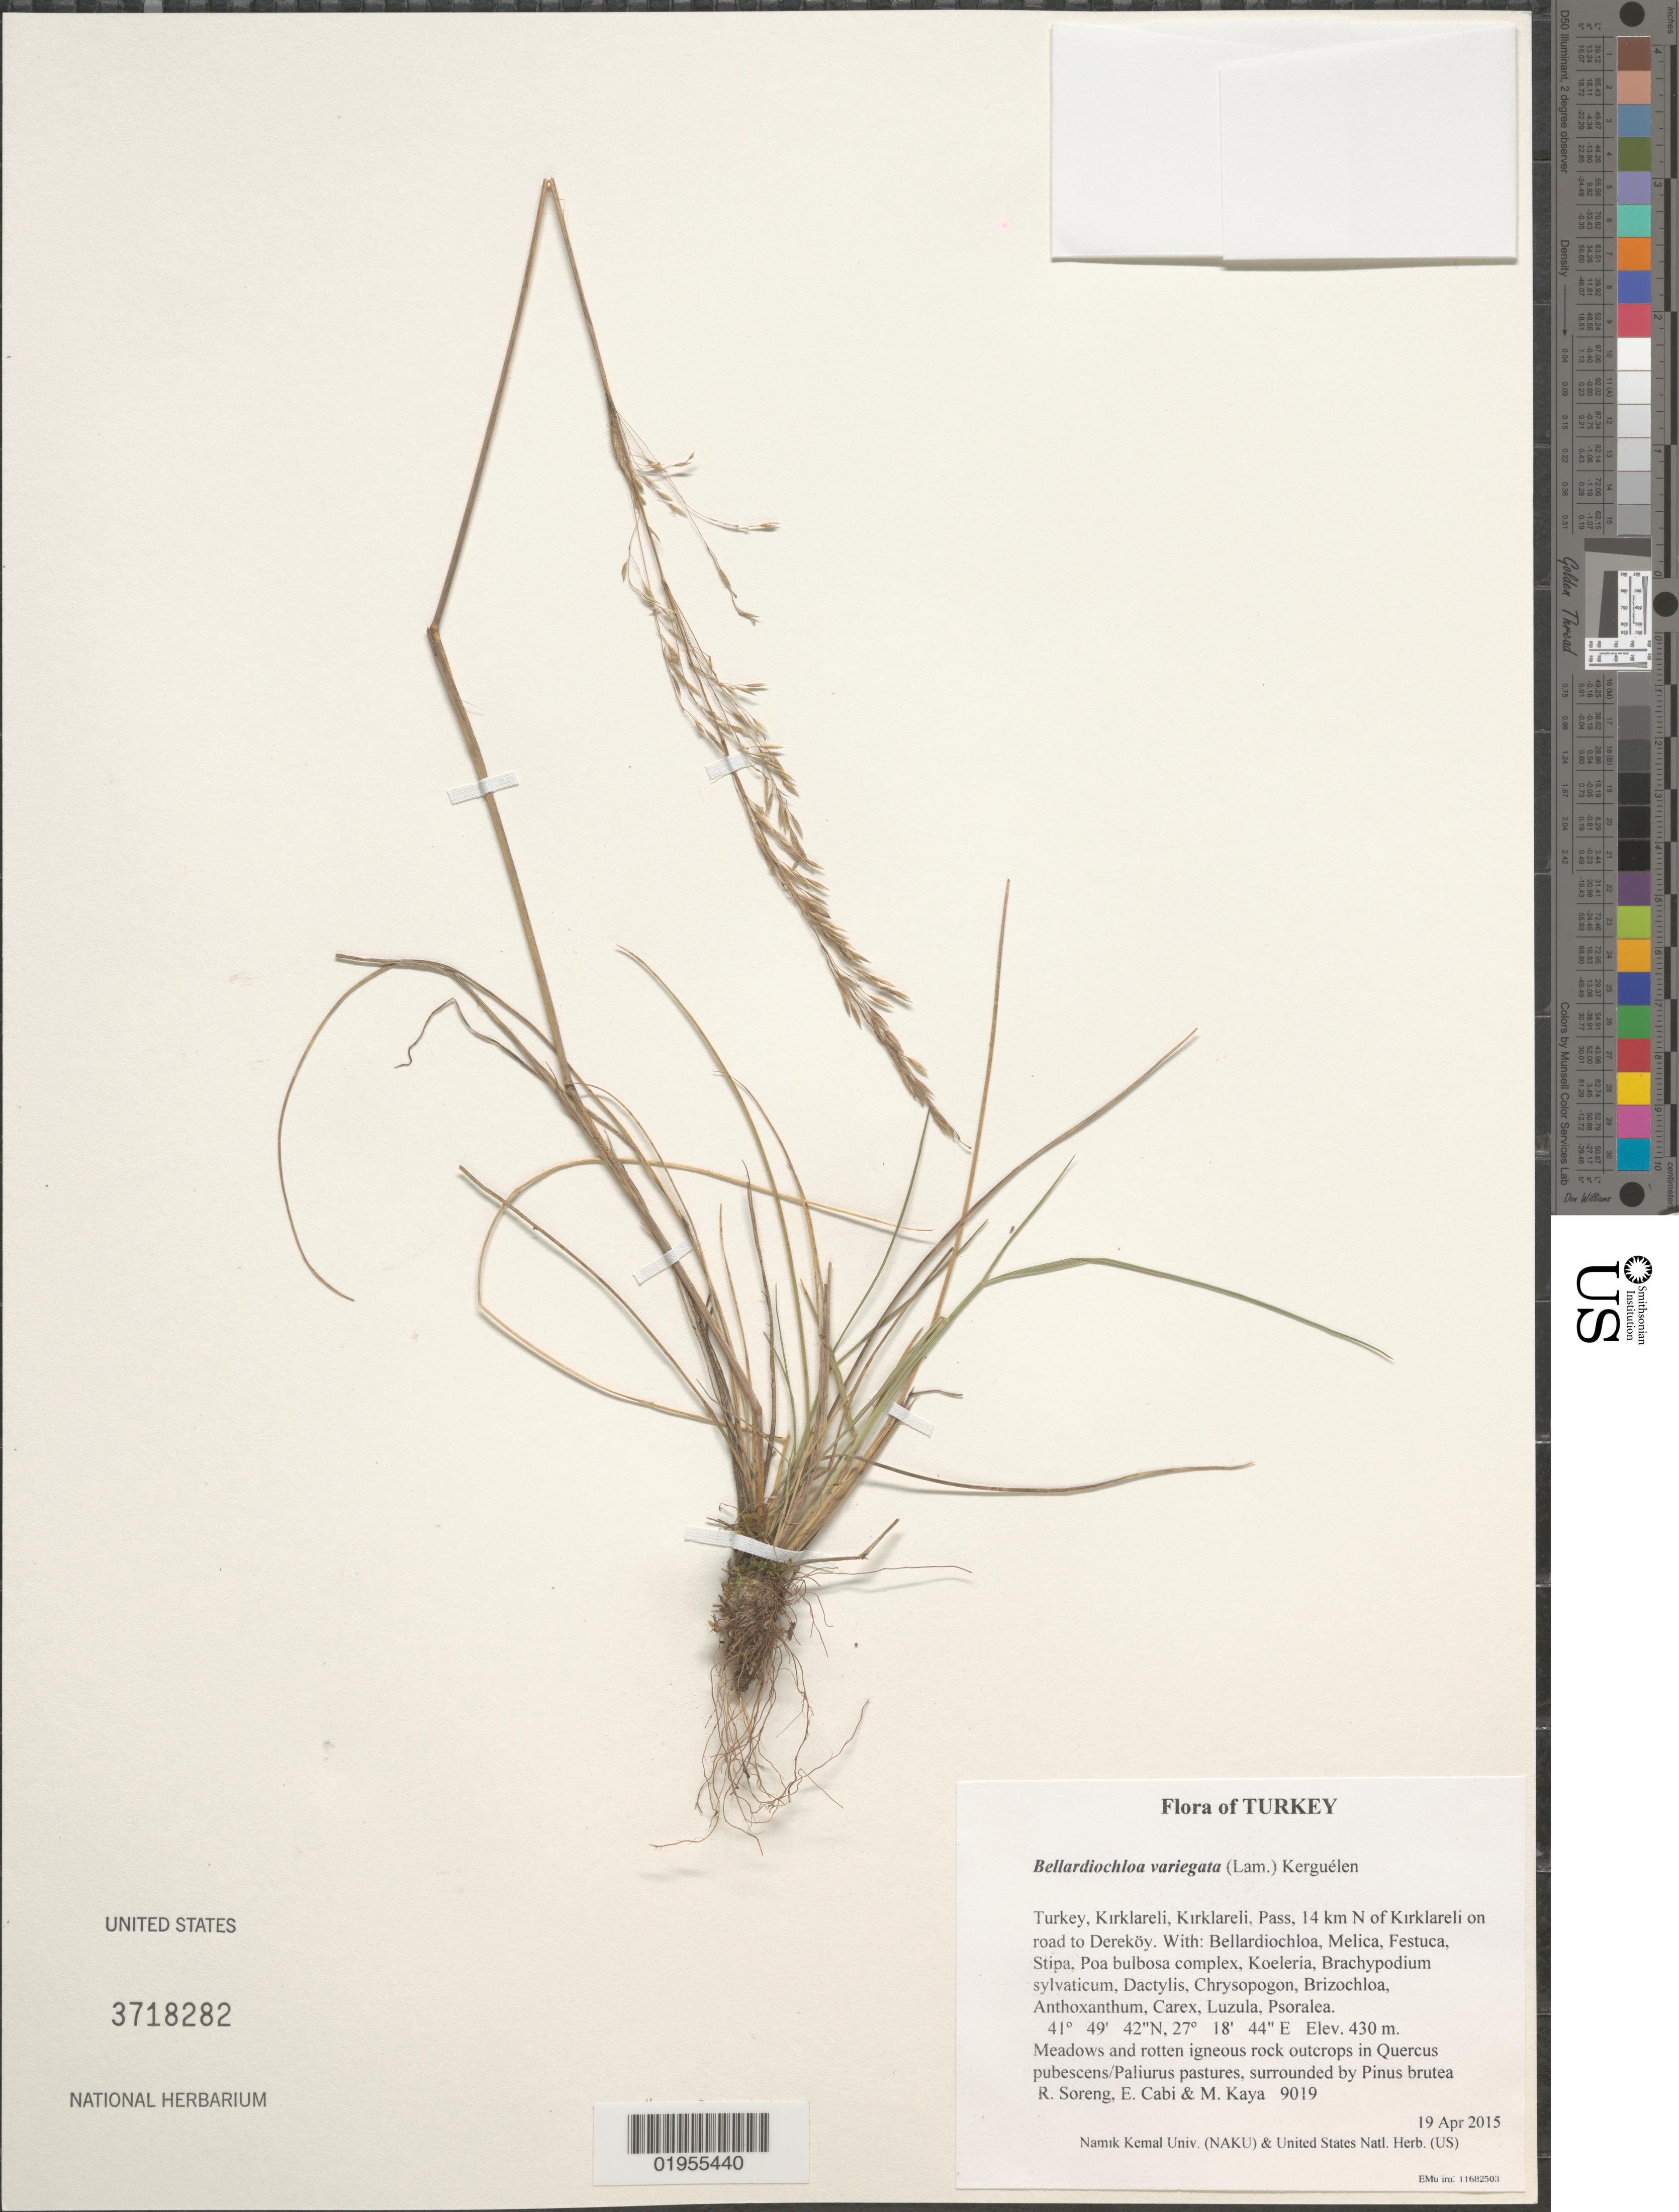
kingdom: Plantae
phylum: Tracheophyta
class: Liliopsida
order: Poales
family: Poaceae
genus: Bellardiochloa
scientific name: Bellardiochloa variegata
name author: (Lam.) Kerguélen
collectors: R. J. Soreng, E. Cabi & M. Kaya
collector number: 9019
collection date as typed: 2015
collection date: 2015-04-19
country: Turkey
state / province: Kirklareli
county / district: Kirklareli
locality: Pass, 14 km N of Kirklareli on road to Derekoy.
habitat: Meadows and rotten igneous rock outcrops in Quercus pubescens/Paliurus pastures, surrounded by Pinus brutea plantations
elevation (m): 430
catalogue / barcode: US 3718282